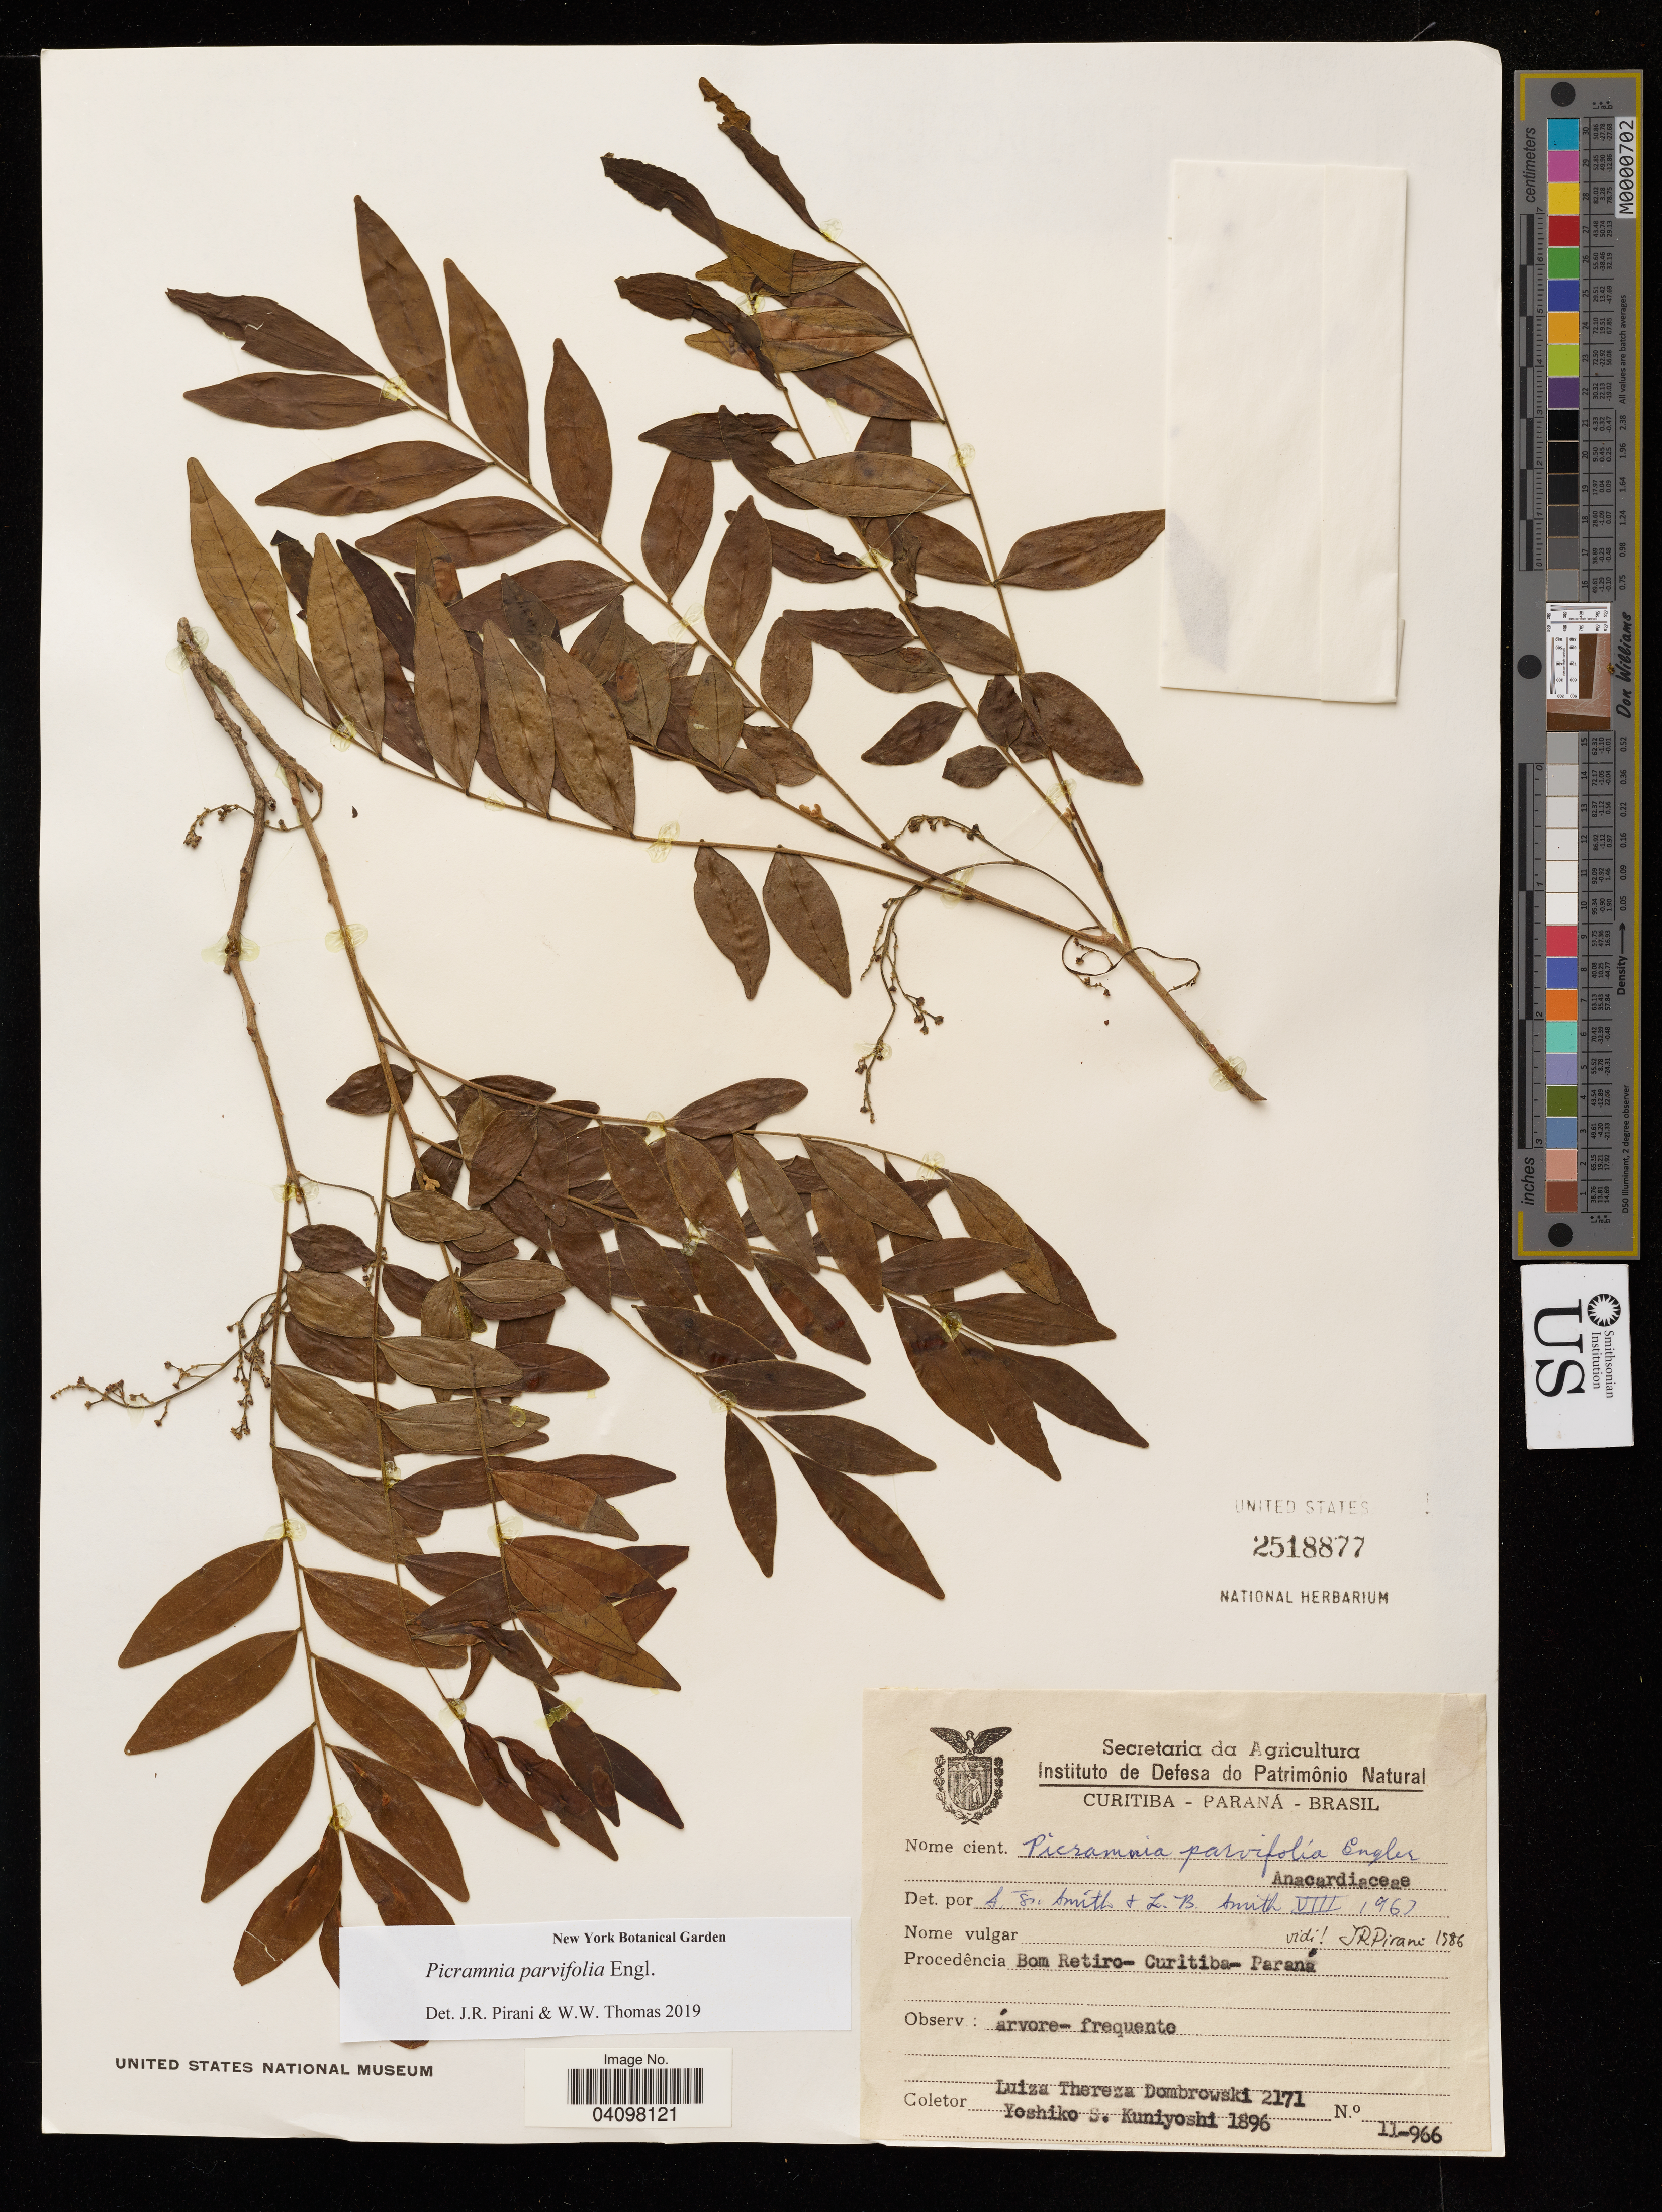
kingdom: Plantae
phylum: Tracheophyta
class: Magnoliopsida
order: Picramniales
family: Picramniaceae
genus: Picramnia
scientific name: Picramnia parvifolia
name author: Engl.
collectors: L. Dombrowski & Y. S. Kuniyoshi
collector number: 2171/1896/11-966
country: Brazil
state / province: Paraná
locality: Bom Retiro - Curitiba.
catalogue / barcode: US 2518877